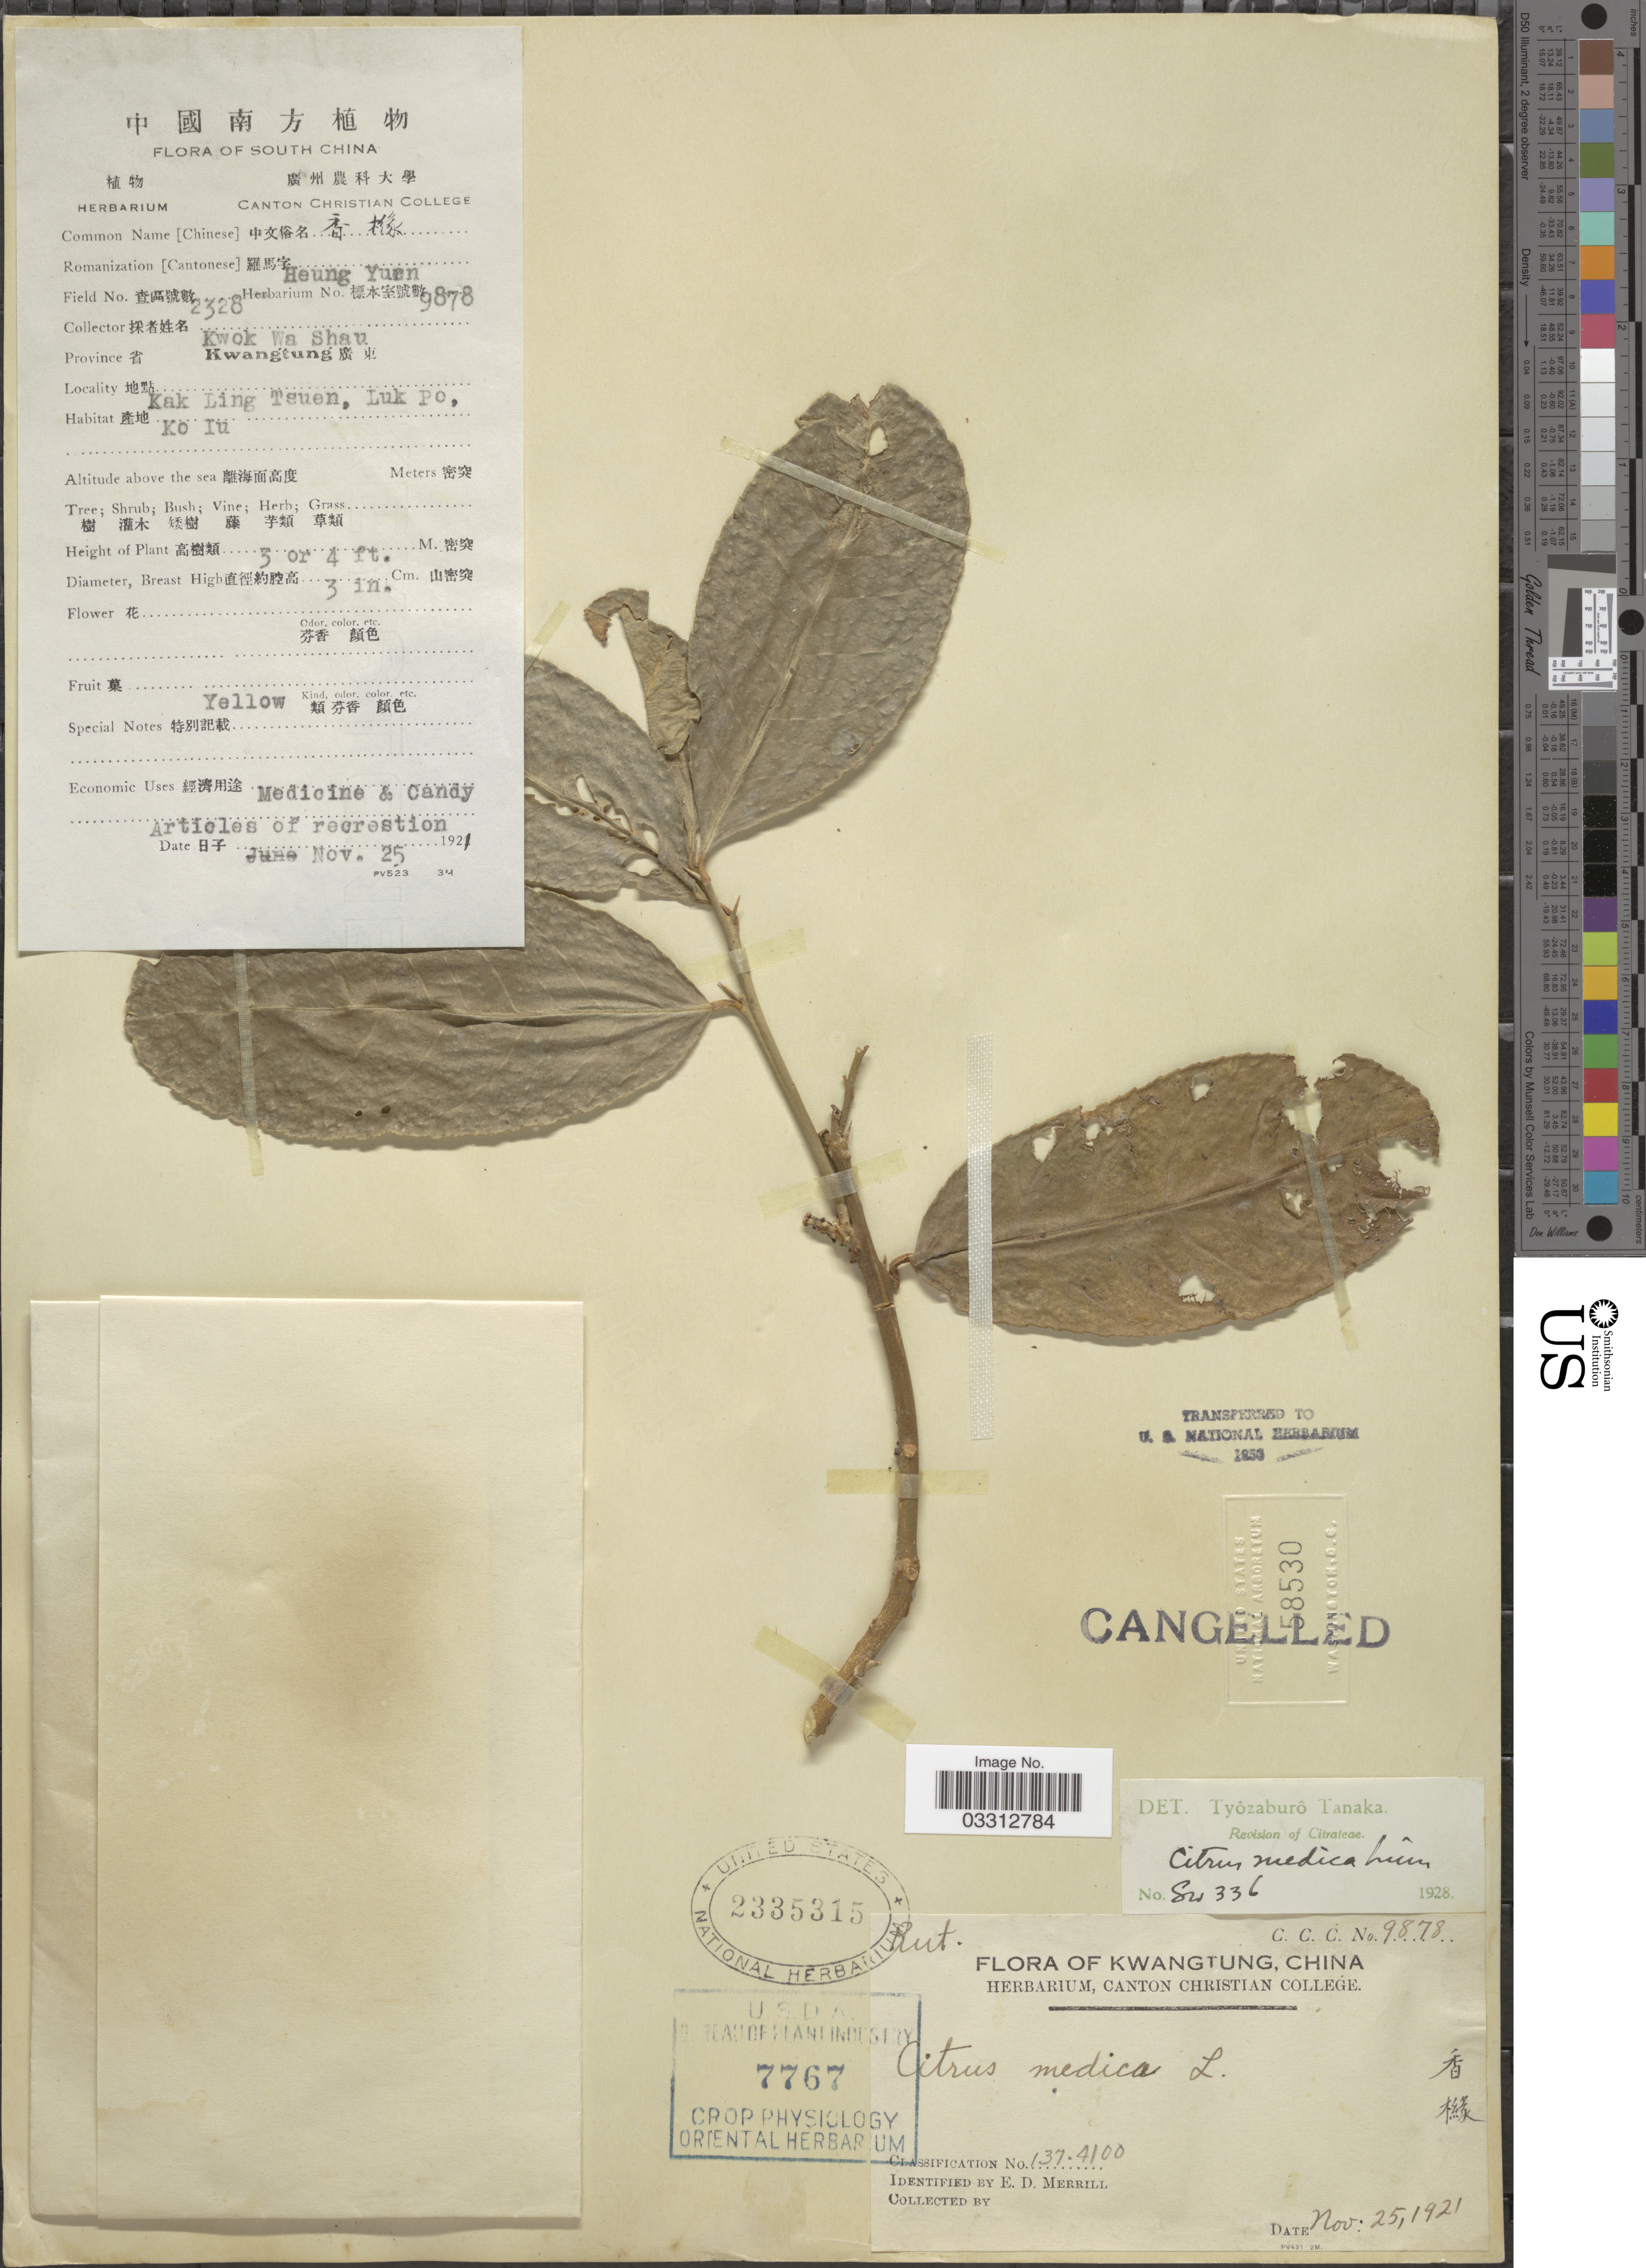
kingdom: Plantae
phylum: Tracheophyta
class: Magnoliopsida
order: Sapindales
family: Rutaceae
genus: Citrus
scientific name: Citrus medica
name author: L.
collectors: K. Shau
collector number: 2328/9878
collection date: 1921-11-25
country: China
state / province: Guangdong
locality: South China, Province Kwangtung X, Kak Ling Tsuen, Luk Po, Ko Iu.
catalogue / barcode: US 2335315